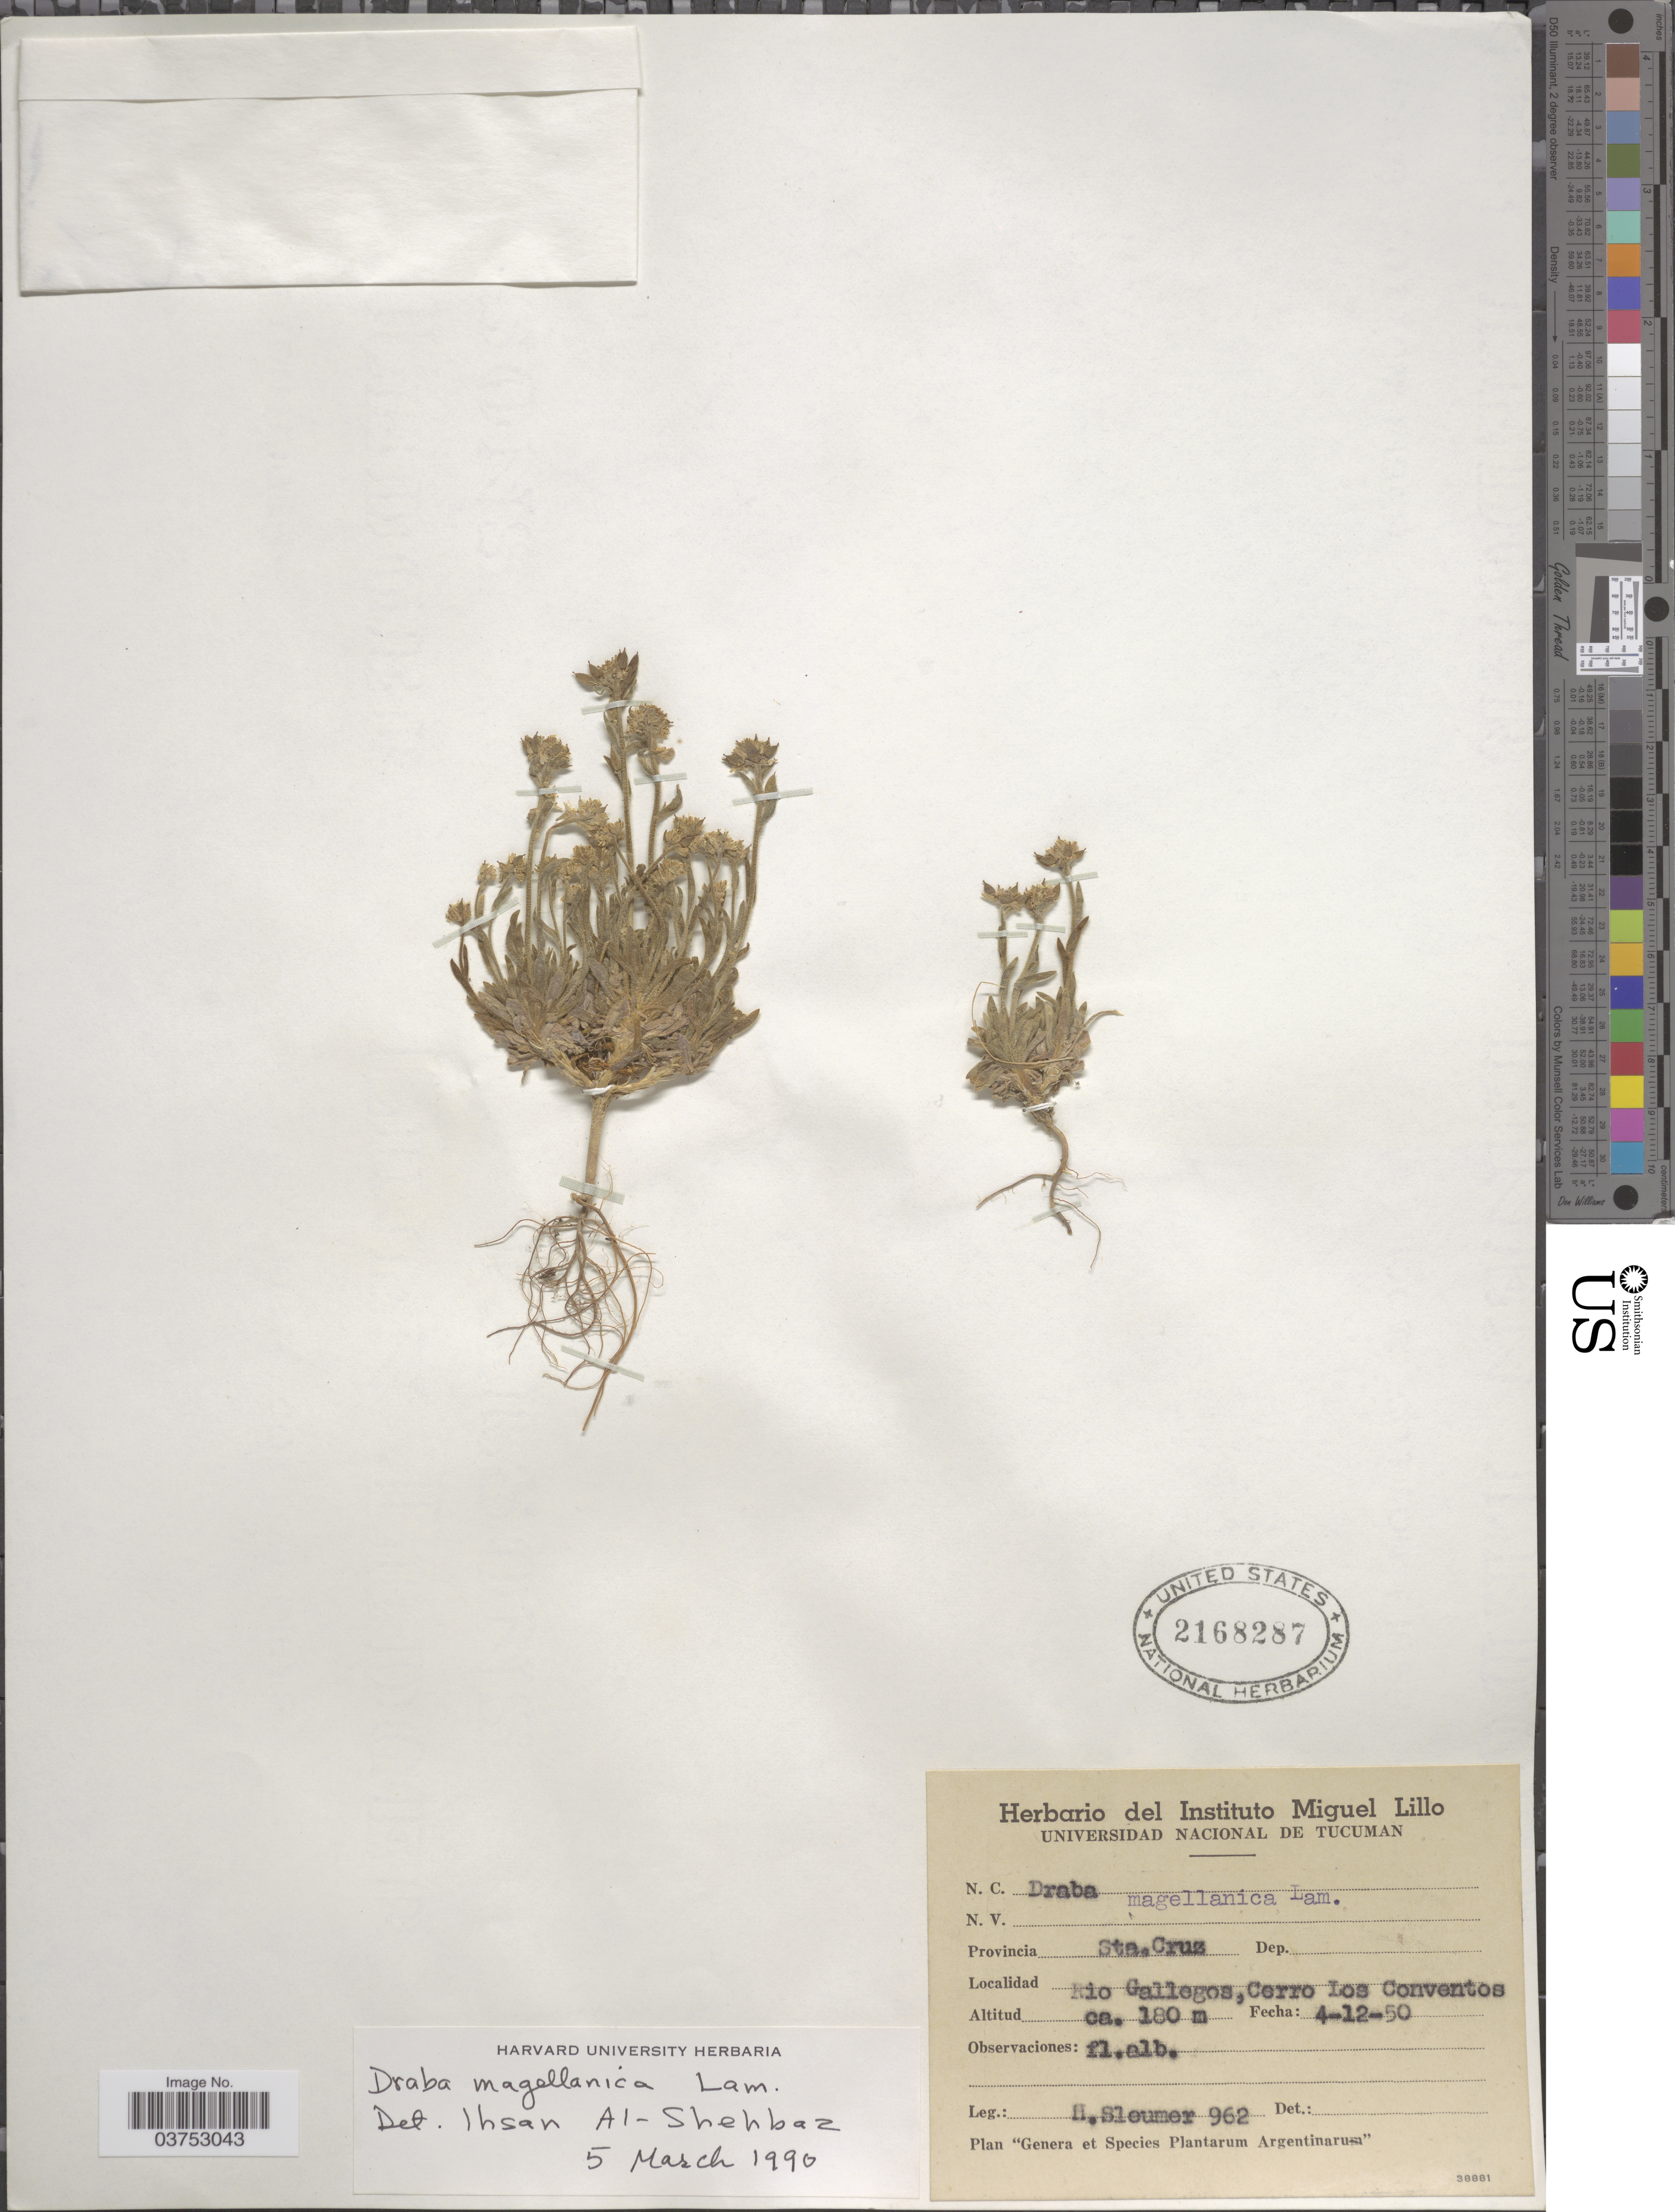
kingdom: Plantae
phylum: Tracheophyta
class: Magnoliopsida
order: Brassicales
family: Brassicaceae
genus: Draba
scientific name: Draba magellanica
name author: (A. Gray) Lam.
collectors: H. O. Sleumer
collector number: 962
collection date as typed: Transcribed d/m/y: 4/12/50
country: Argentina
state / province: Santa Cruz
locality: Rio Gallegos, Cerro Los Conventos.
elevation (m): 180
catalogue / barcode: US 2168287